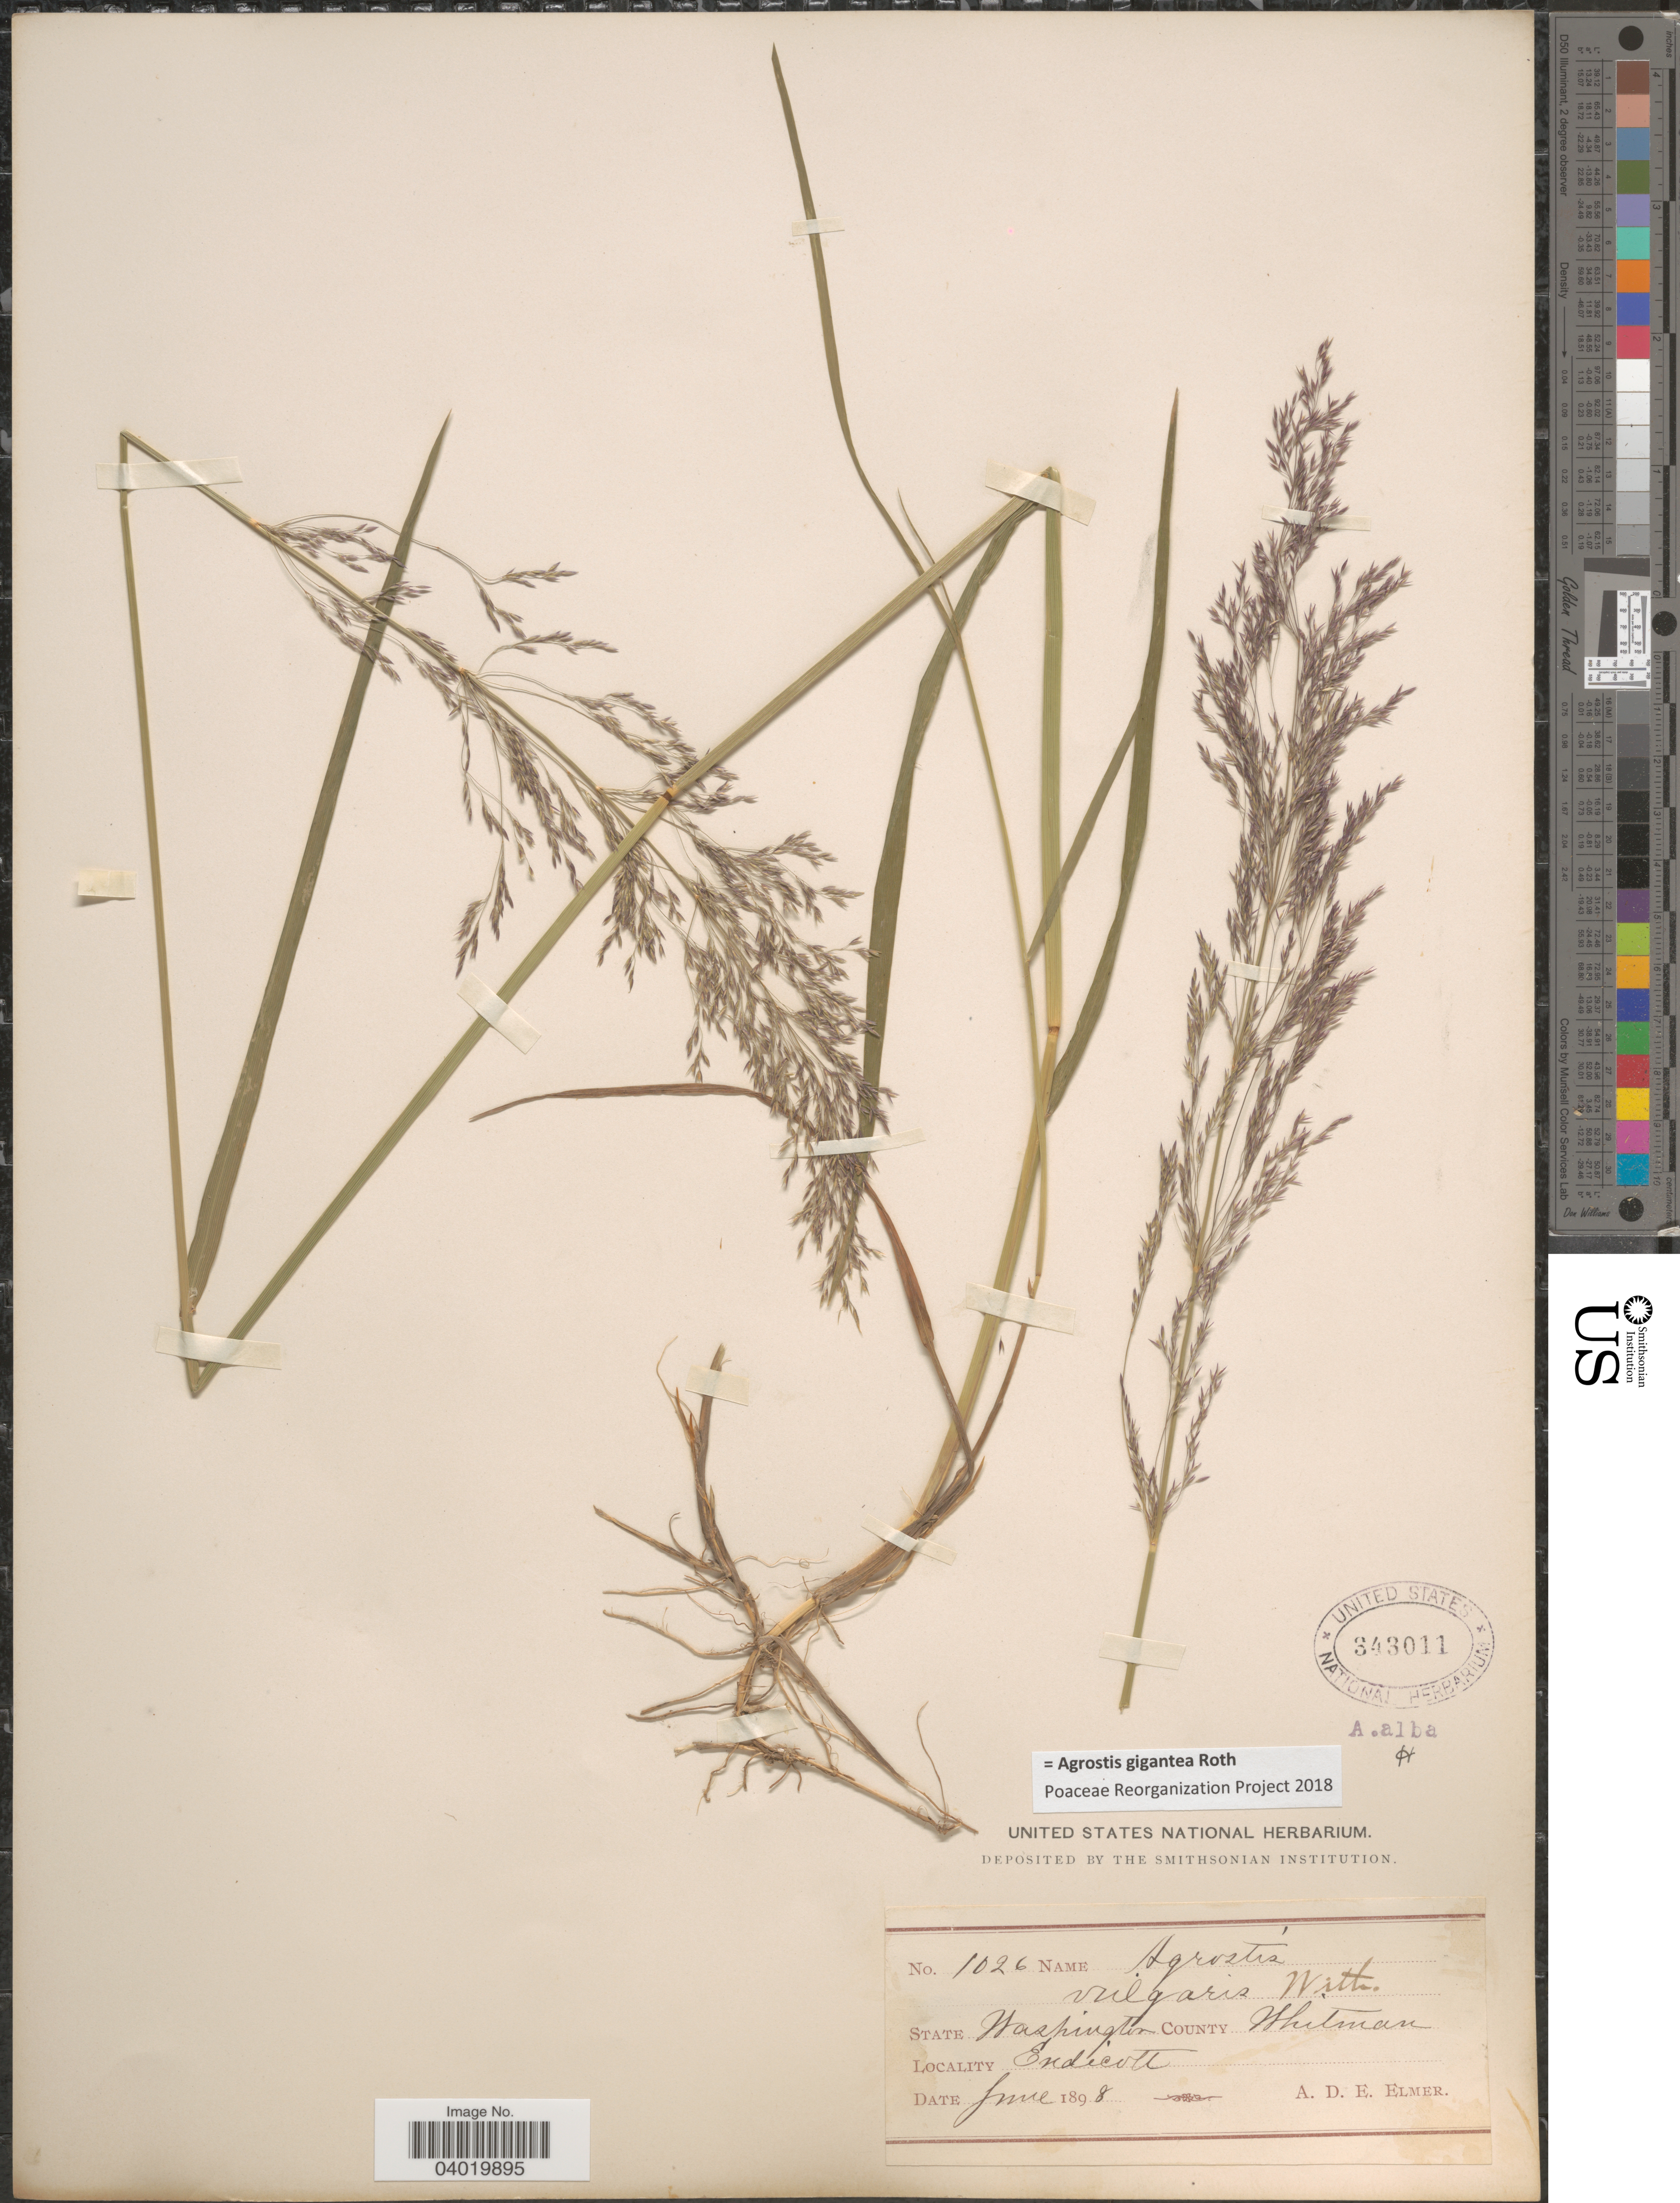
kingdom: Plantae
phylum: Tracheophyta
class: Liliopsida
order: Poales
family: Poaceae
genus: Agrostis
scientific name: Agrostis gigantea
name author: Roth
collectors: A. D. E. Elmer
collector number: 1026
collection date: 1898-06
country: United States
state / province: Washington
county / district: Whitman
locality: County Whitman. Endicott.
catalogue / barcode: US 343011